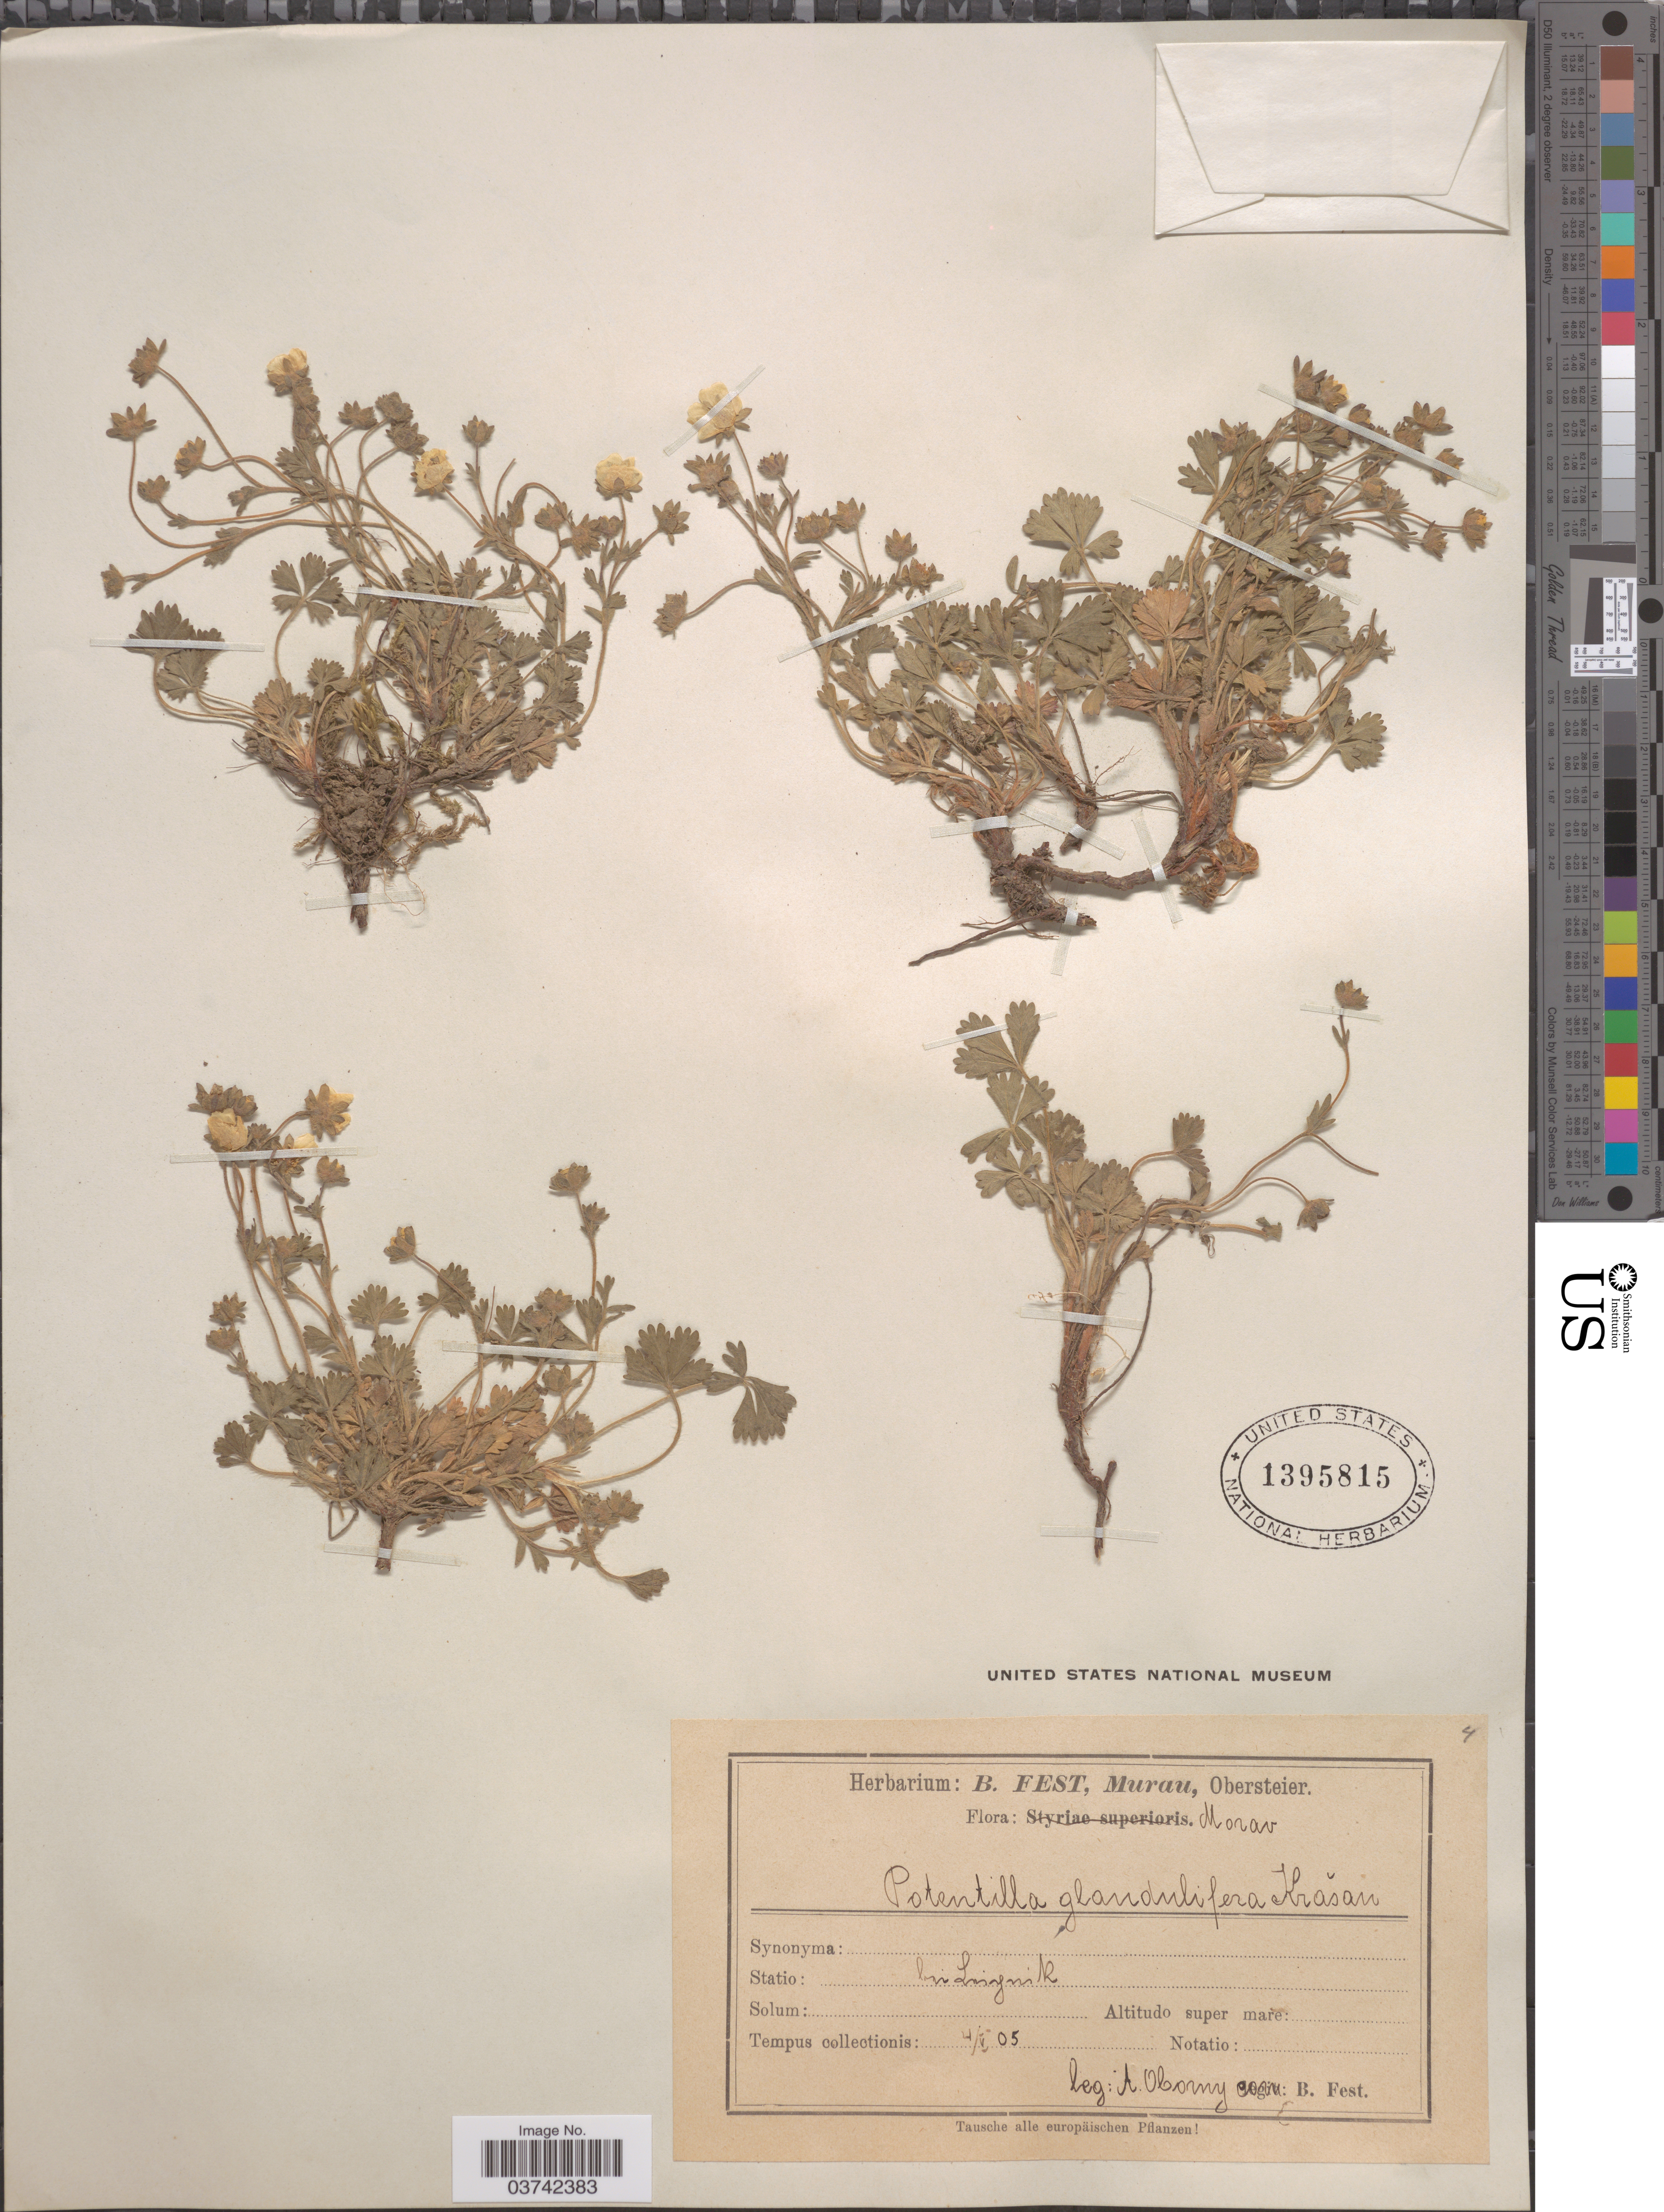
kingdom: Plantae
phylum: Tracheophyta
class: Magnoliopsida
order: Rosales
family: Rosaceae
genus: Potentilla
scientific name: Potentilla glandulifera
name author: Krasan ex A. Kern.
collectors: A. Oborny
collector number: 4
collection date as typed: Transcribed d/m/y: 4/5/5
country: Czechia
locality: Morav. Statio bai Laiagnik [interpreted].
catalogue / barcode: US 1395815